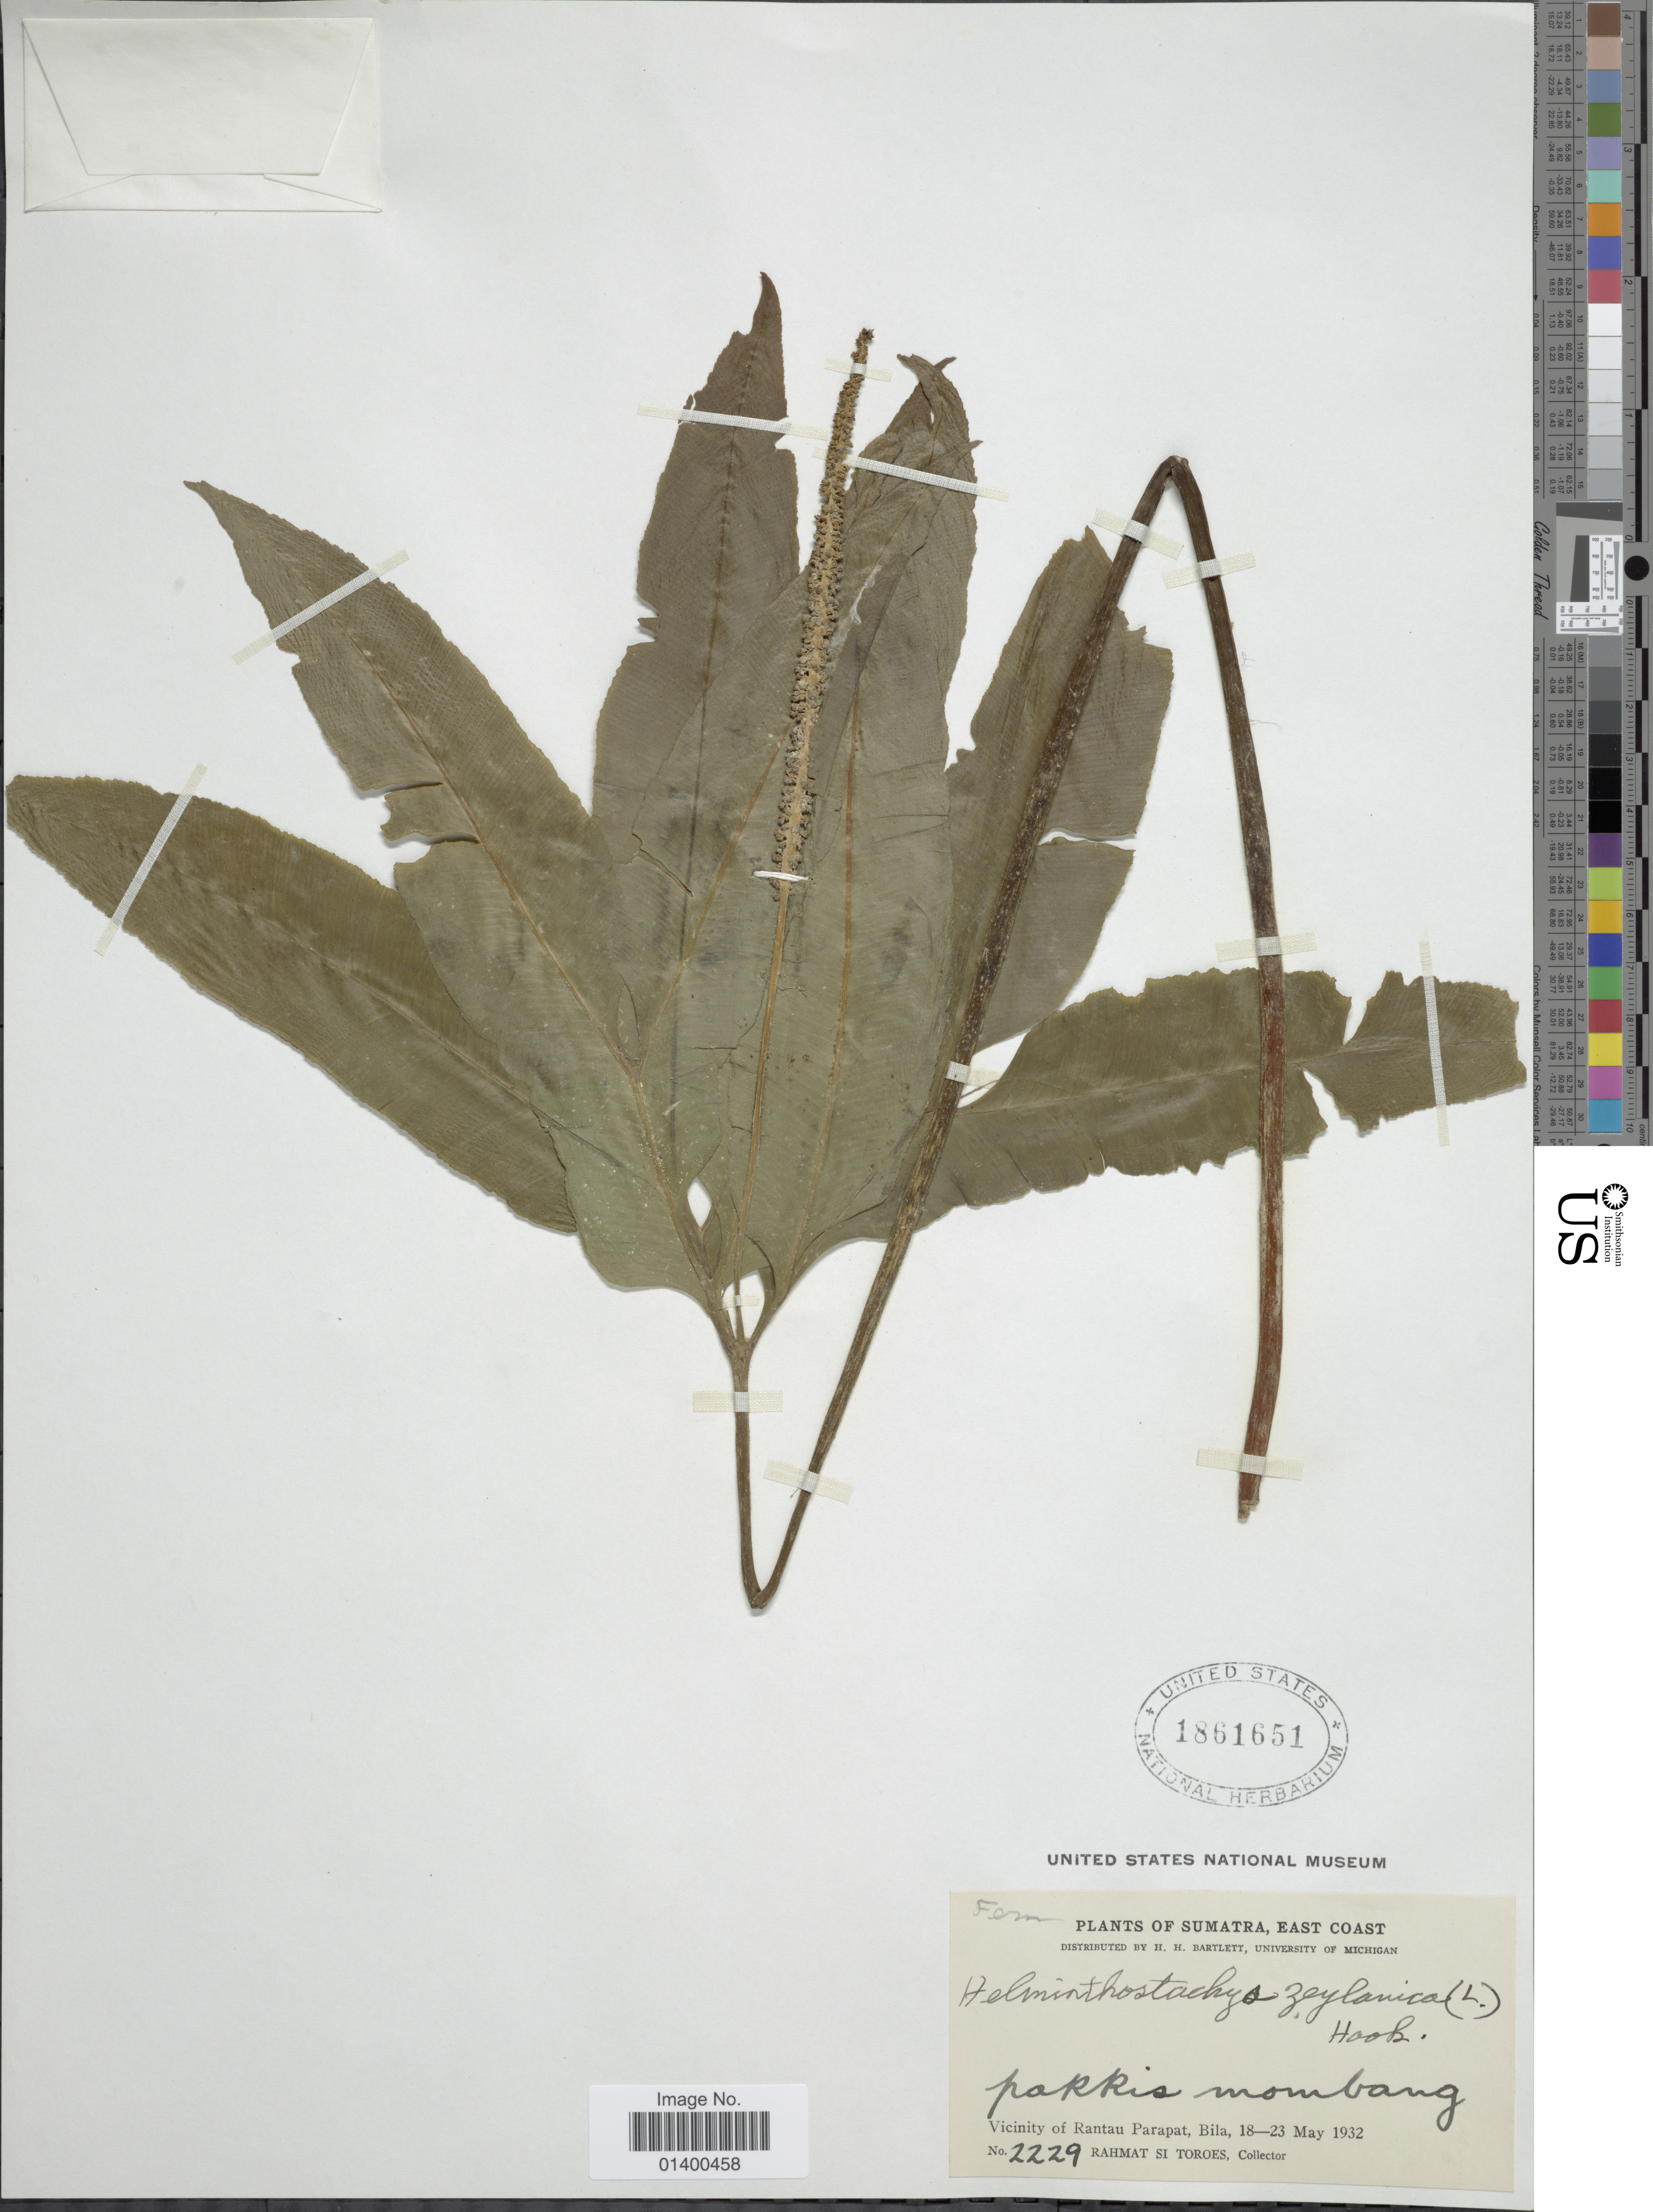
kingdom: Plantae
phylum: Tracheophyta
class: Polypodiopsida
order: Ophioglossales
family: Ophioglossaceae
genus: Helminthostachys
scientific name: Helminthostachys zeylanica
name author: (L.) Hook.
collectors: Rahmat Si Boeea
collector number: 2229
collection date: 1932-05-18/1932-05-23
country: Indonesia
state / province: Sumatra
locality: East coast, Vicinity of Rantau Parapat, Bila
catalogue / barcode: US 1861651